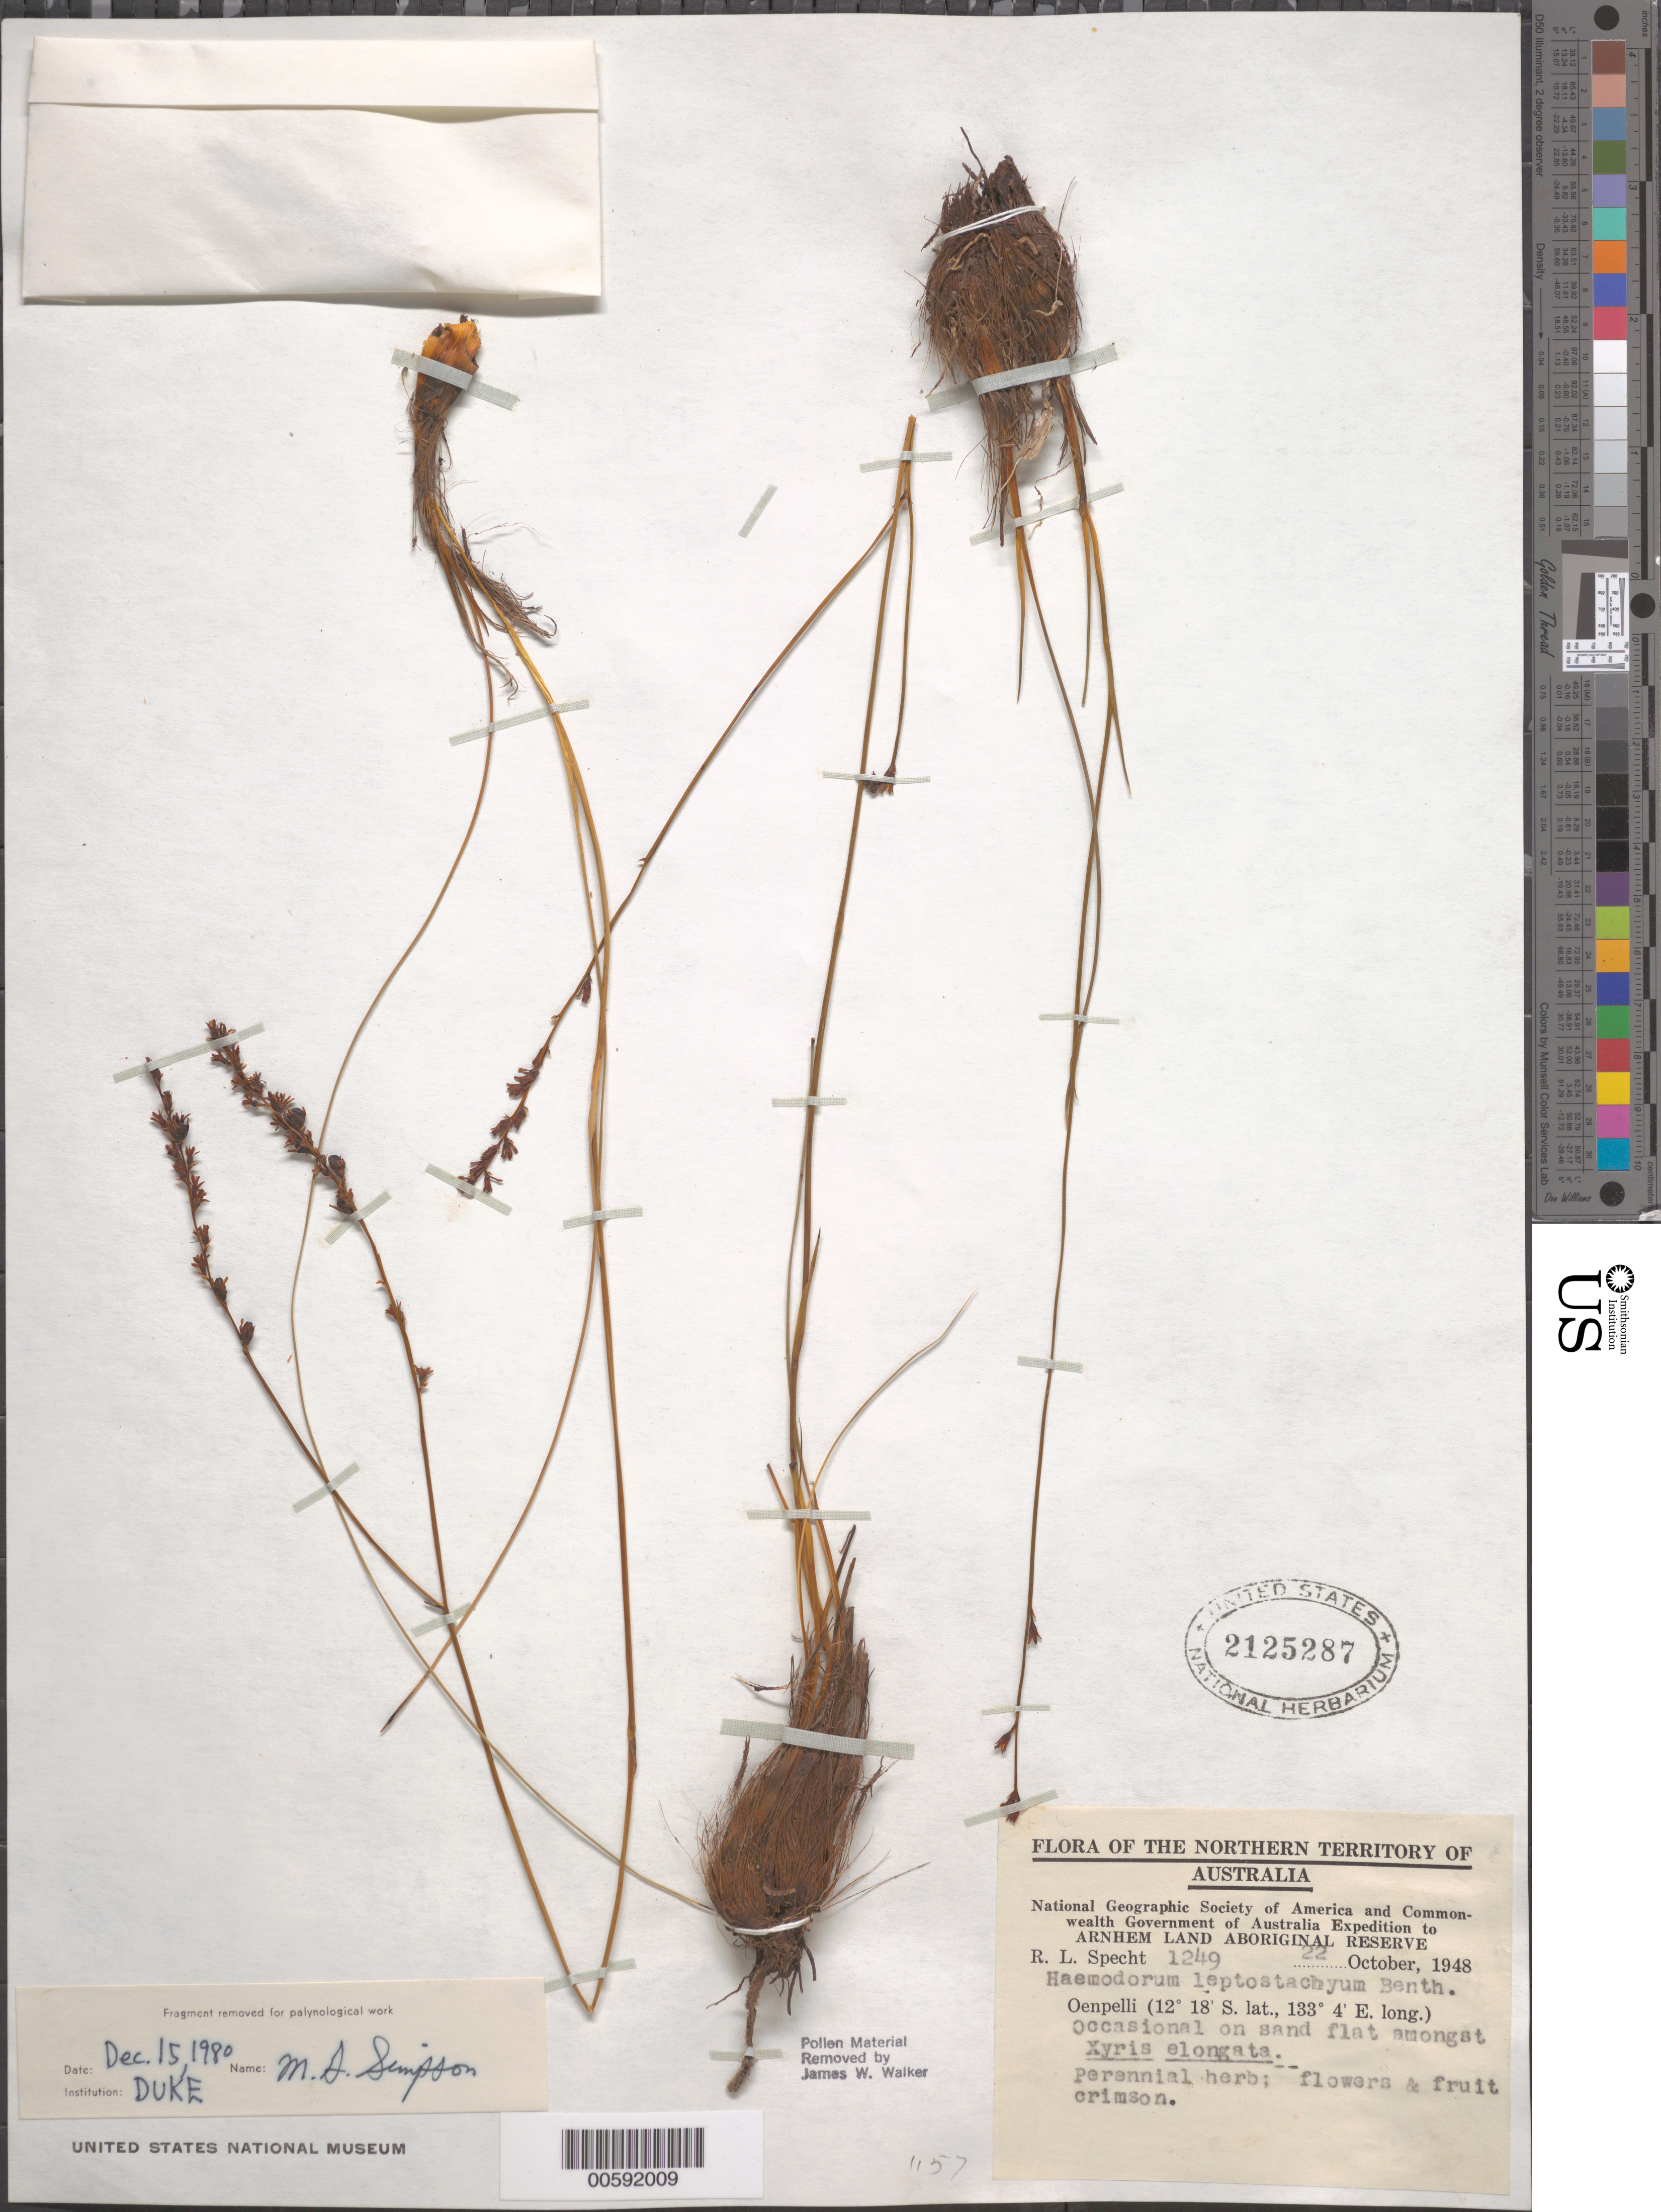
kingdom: Plantae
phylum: Tracheophyta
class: Liliopsida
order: Commelinales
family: Haemodoraceae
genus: Haemodorum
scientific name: Haemodorum leptostachyum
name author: Benth.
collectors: R. L. Specht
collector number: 1249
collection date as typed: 22 Oct 1948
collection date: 1948-10-22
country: Australia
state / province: Northern Territory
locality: Arnhem Land Aboriginal Reserve, Oenpelli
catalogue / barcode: US 2125287